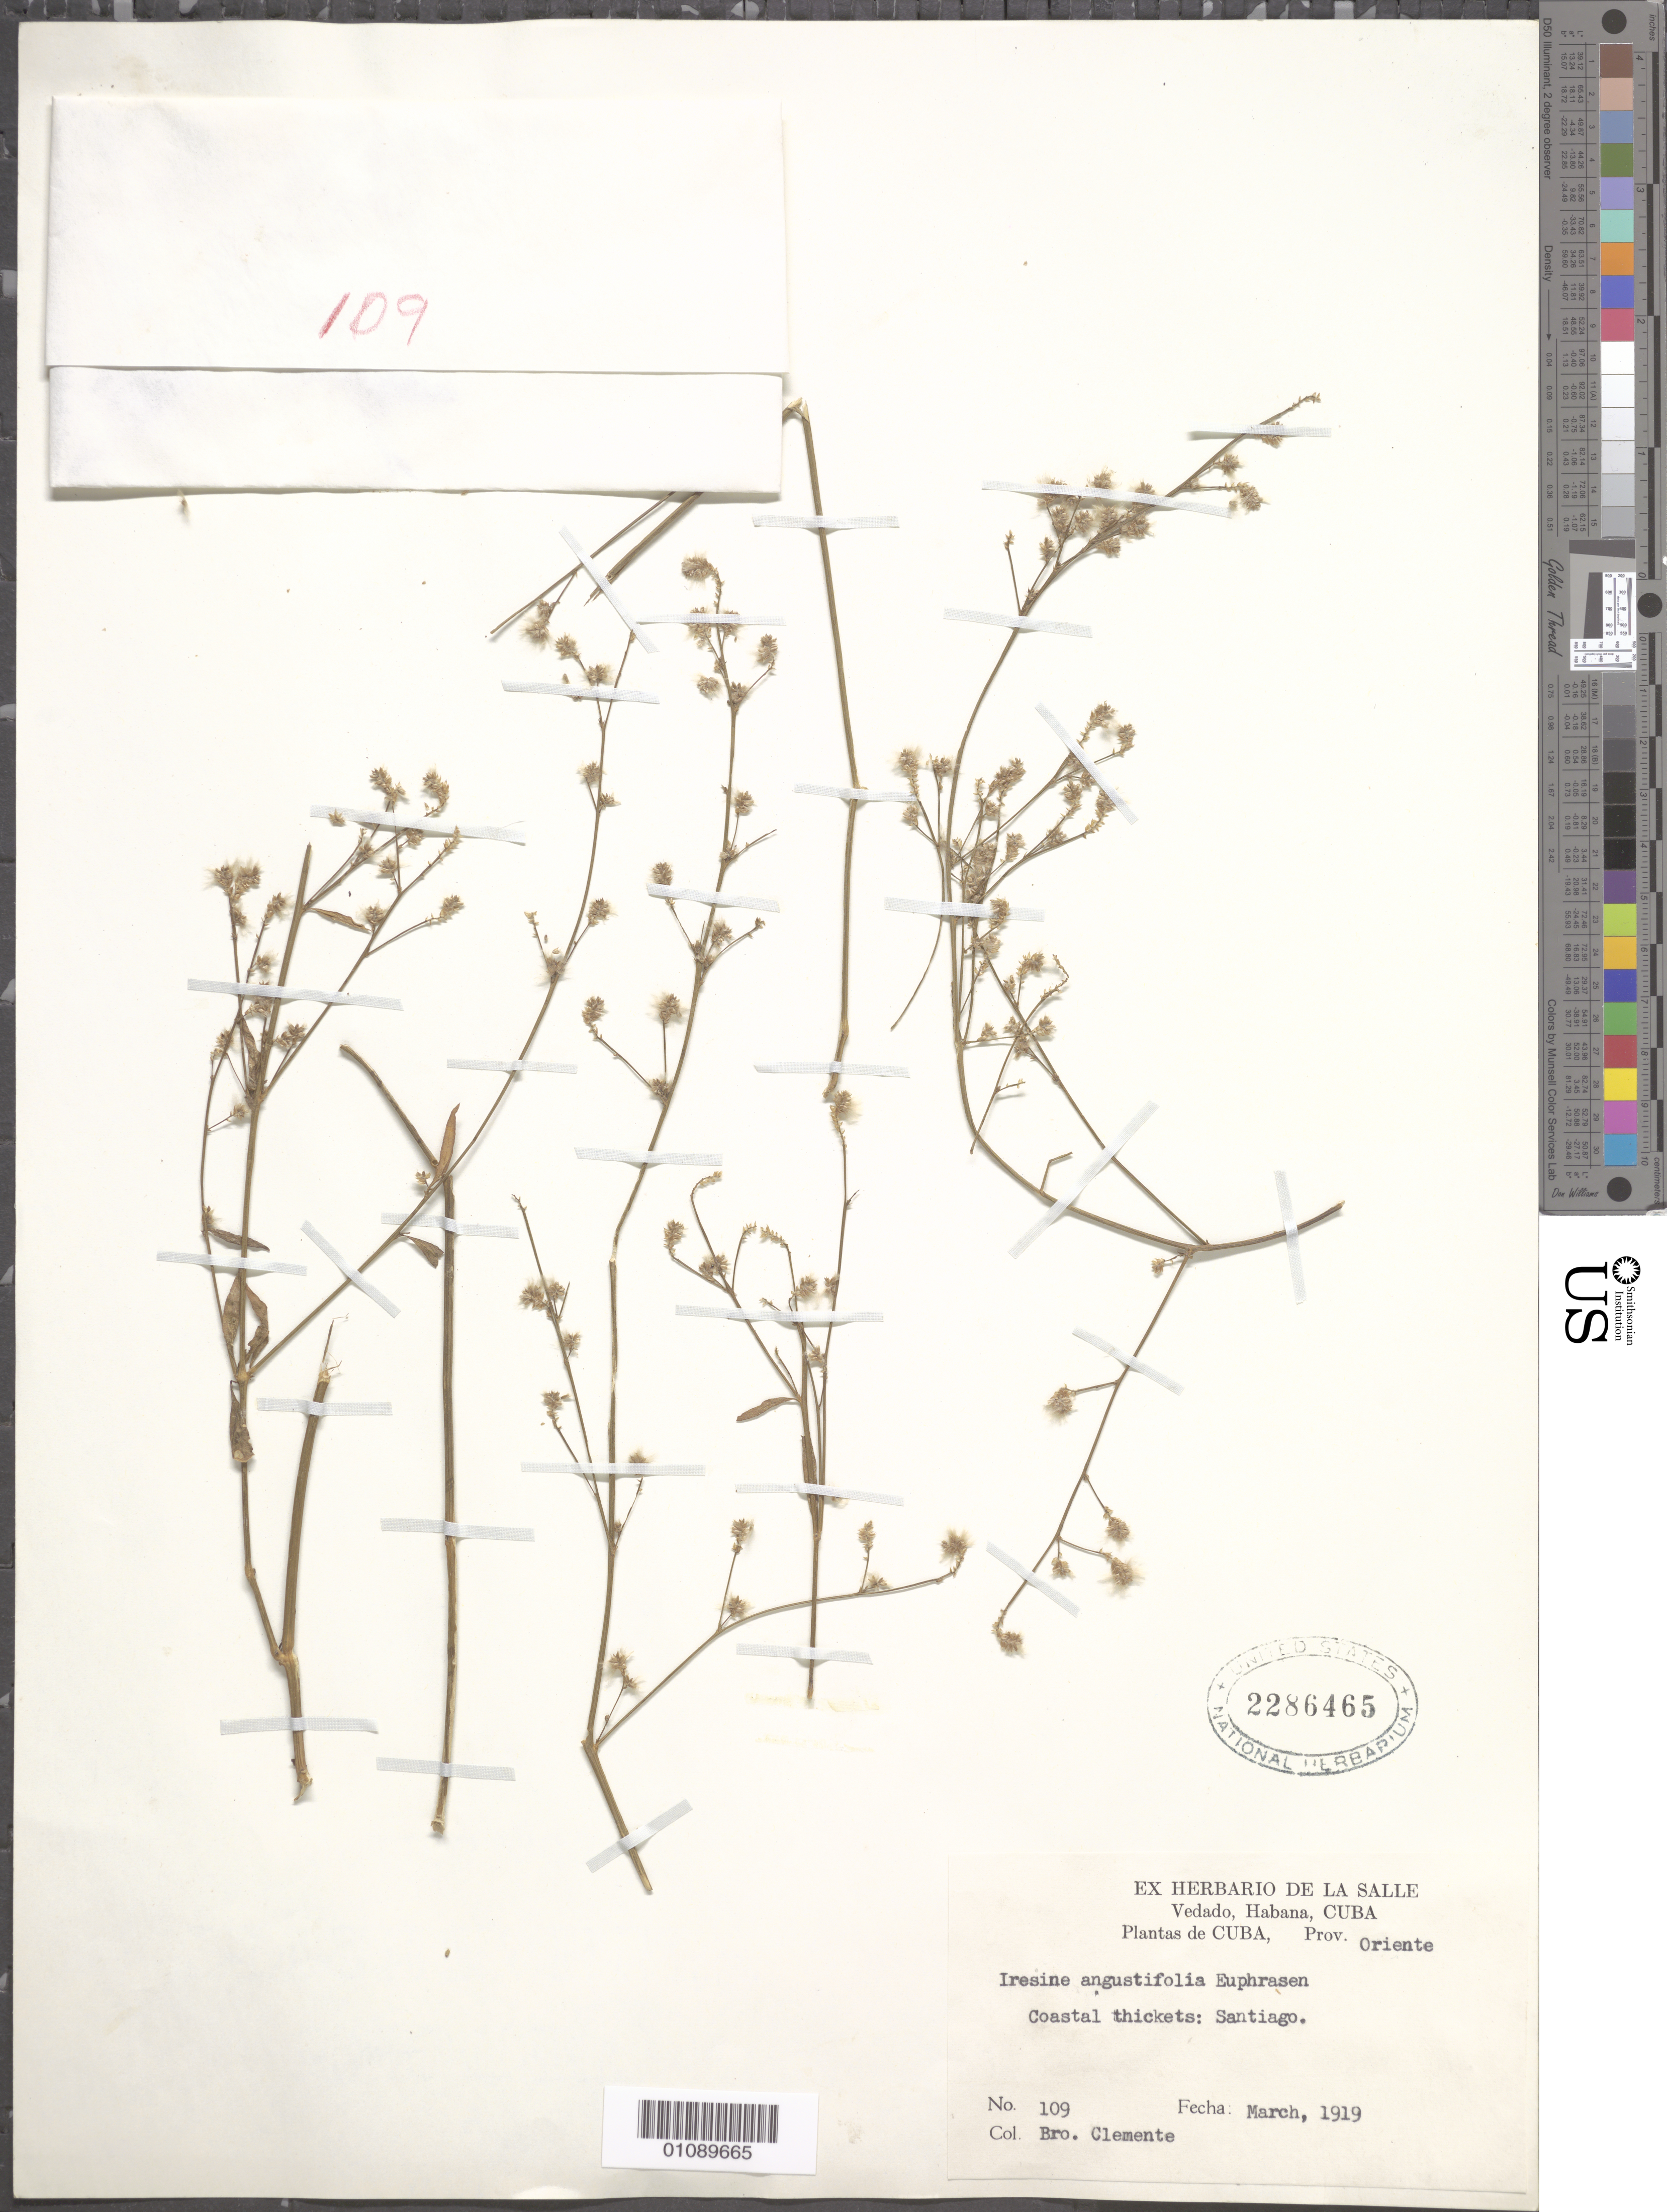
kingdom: Plantae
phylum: Tracheophyta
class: Magnoliopsida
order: Caryophyllales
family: Amaranthaceae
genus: Iresine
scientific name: Iresine angustifolia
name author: Euphrasén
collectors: Bro. Clemente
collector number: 109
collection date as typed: Mar 1919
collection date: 1919-03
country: Cuba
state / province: Santiago de Cuba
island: Cuba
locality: Oriente, Santiago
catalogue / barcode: US 2286465